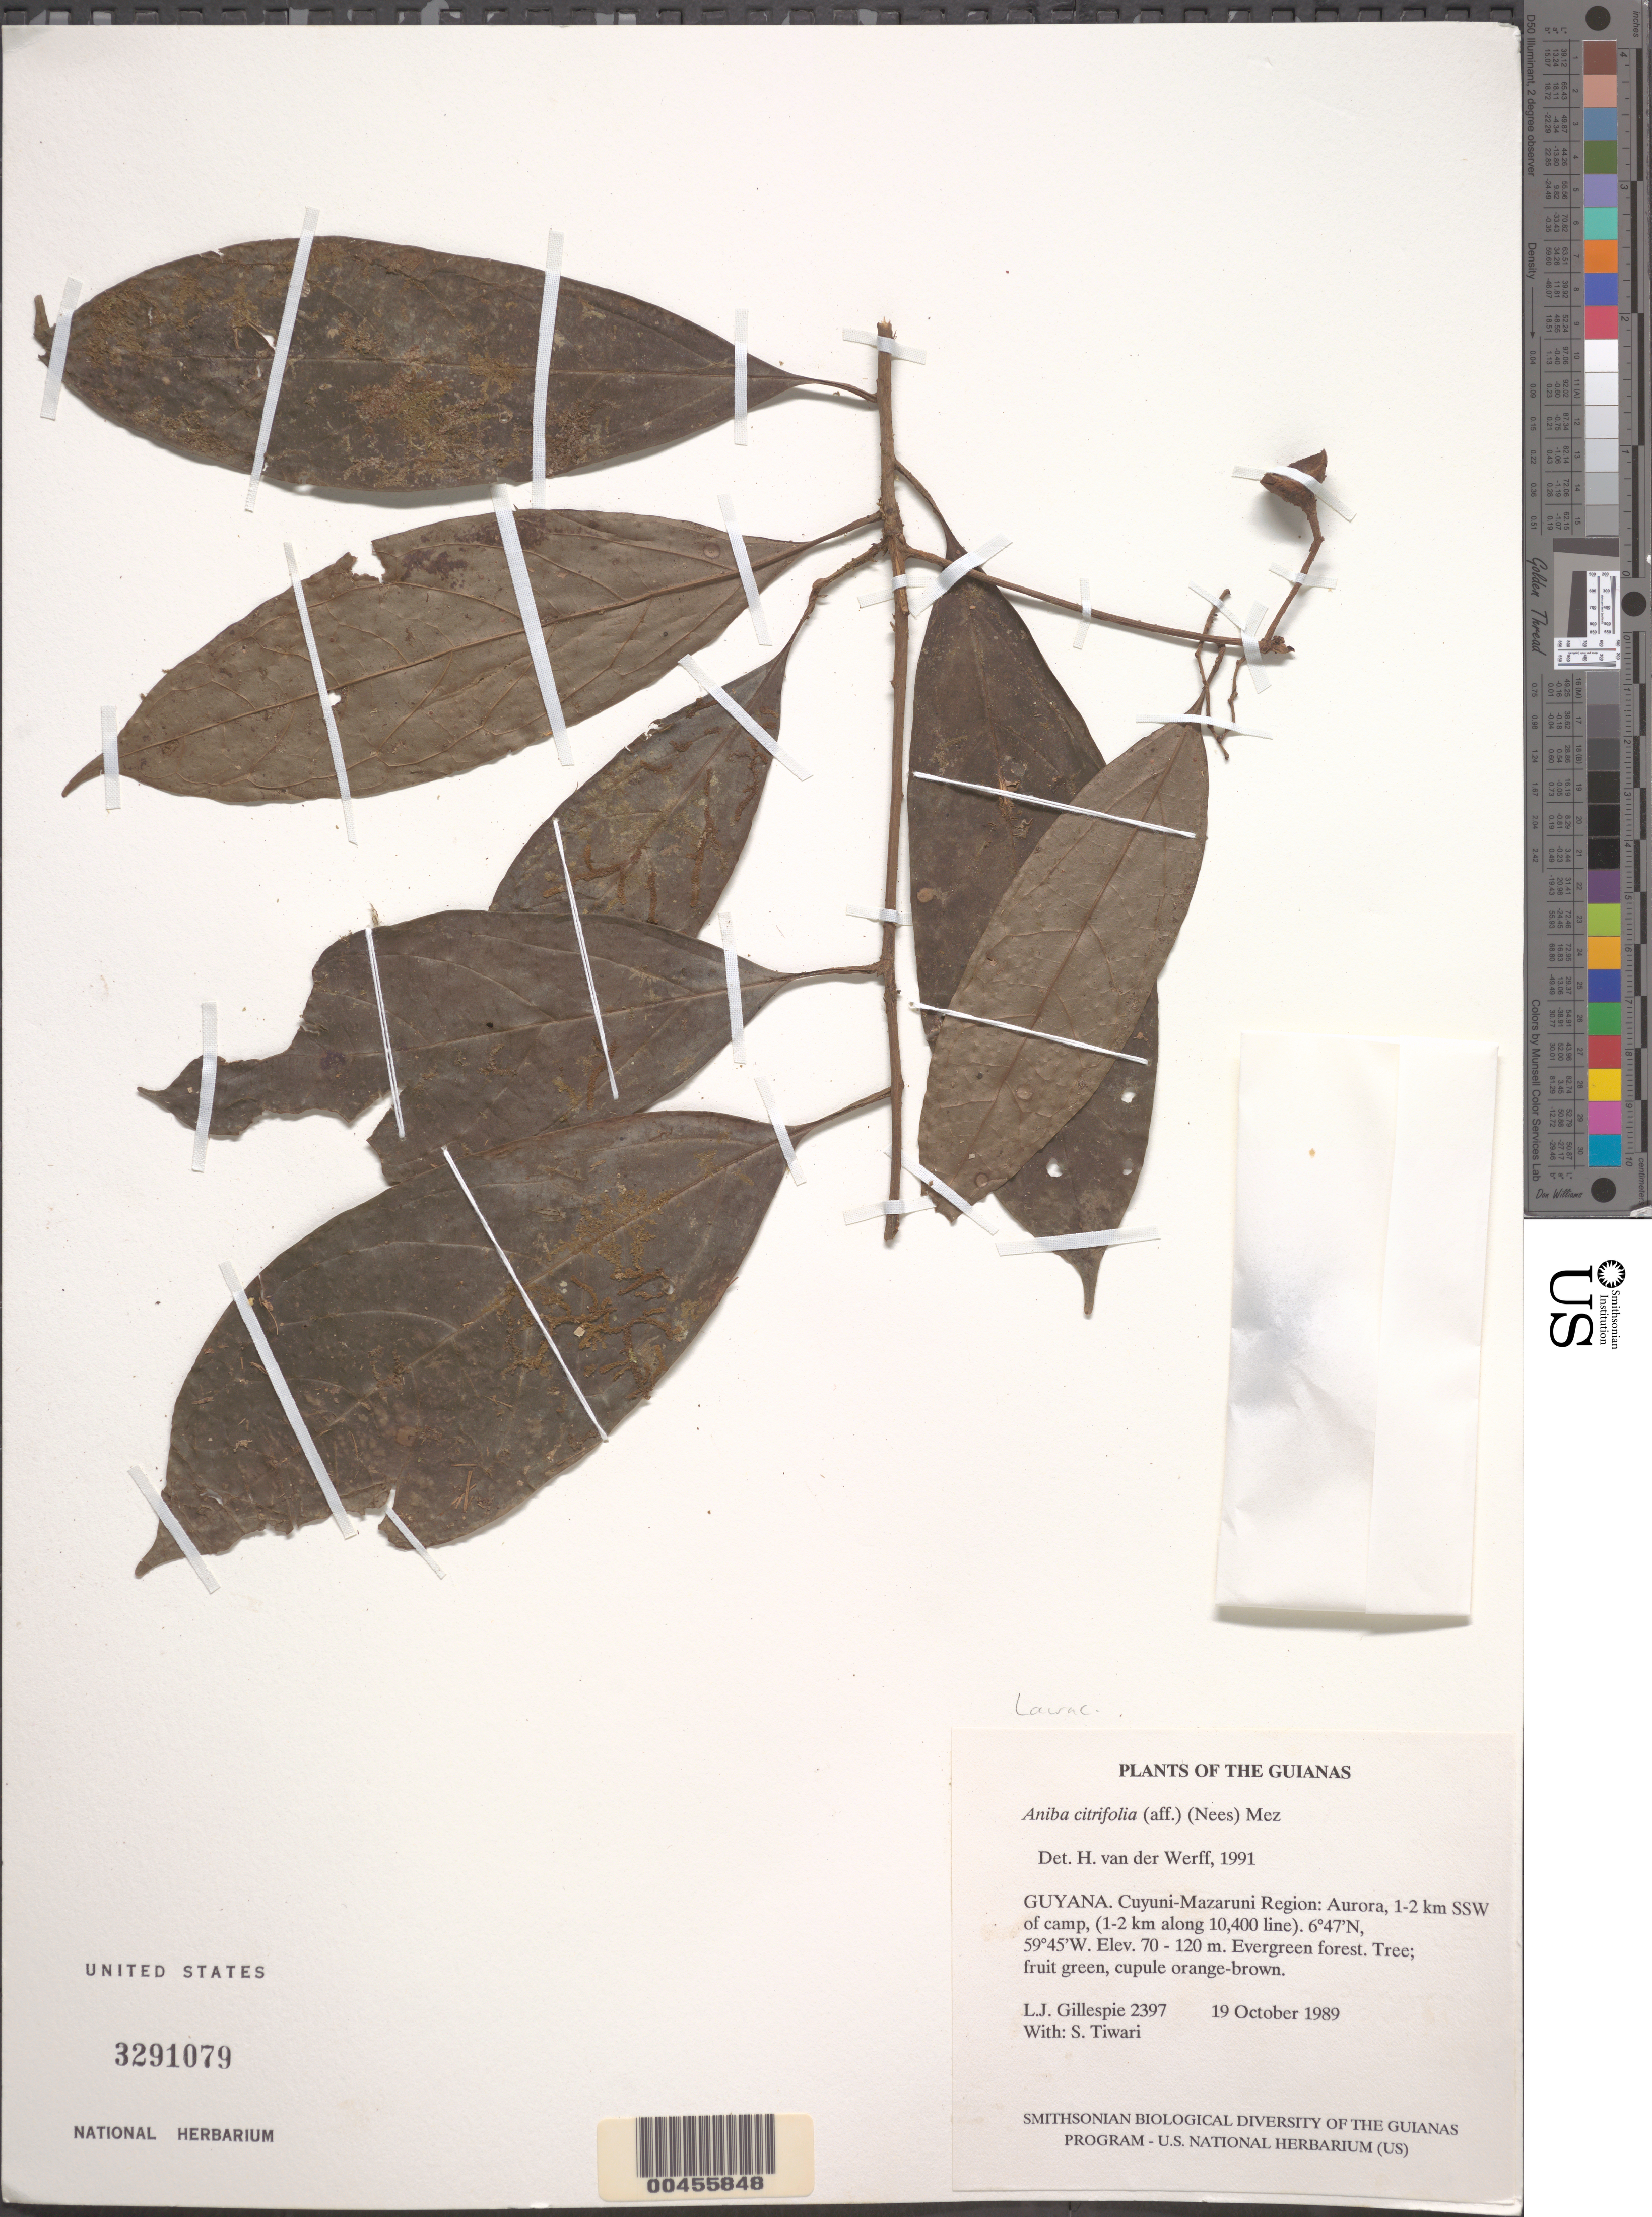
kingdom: Plantae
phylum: Tracheophyta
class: Magnoliopsida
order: Laurales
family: Lauraceae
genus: Aniba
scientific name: Aniba citrifolia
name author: (Nees) Mez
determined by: van der Werff, H., (MO), Missouri Botanical Garden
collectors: L. J. Gillespie & S. Tiwari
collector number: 2397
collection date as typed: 19 October 1989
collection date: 1989-10-19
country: Guyana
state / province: Cuyuni-Mazaruni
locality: Aurora, 1-2 km SSW of camp, (1-2 km along 10,400 line)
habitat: Evergreen forest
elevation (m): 70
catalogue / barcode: US 3291079